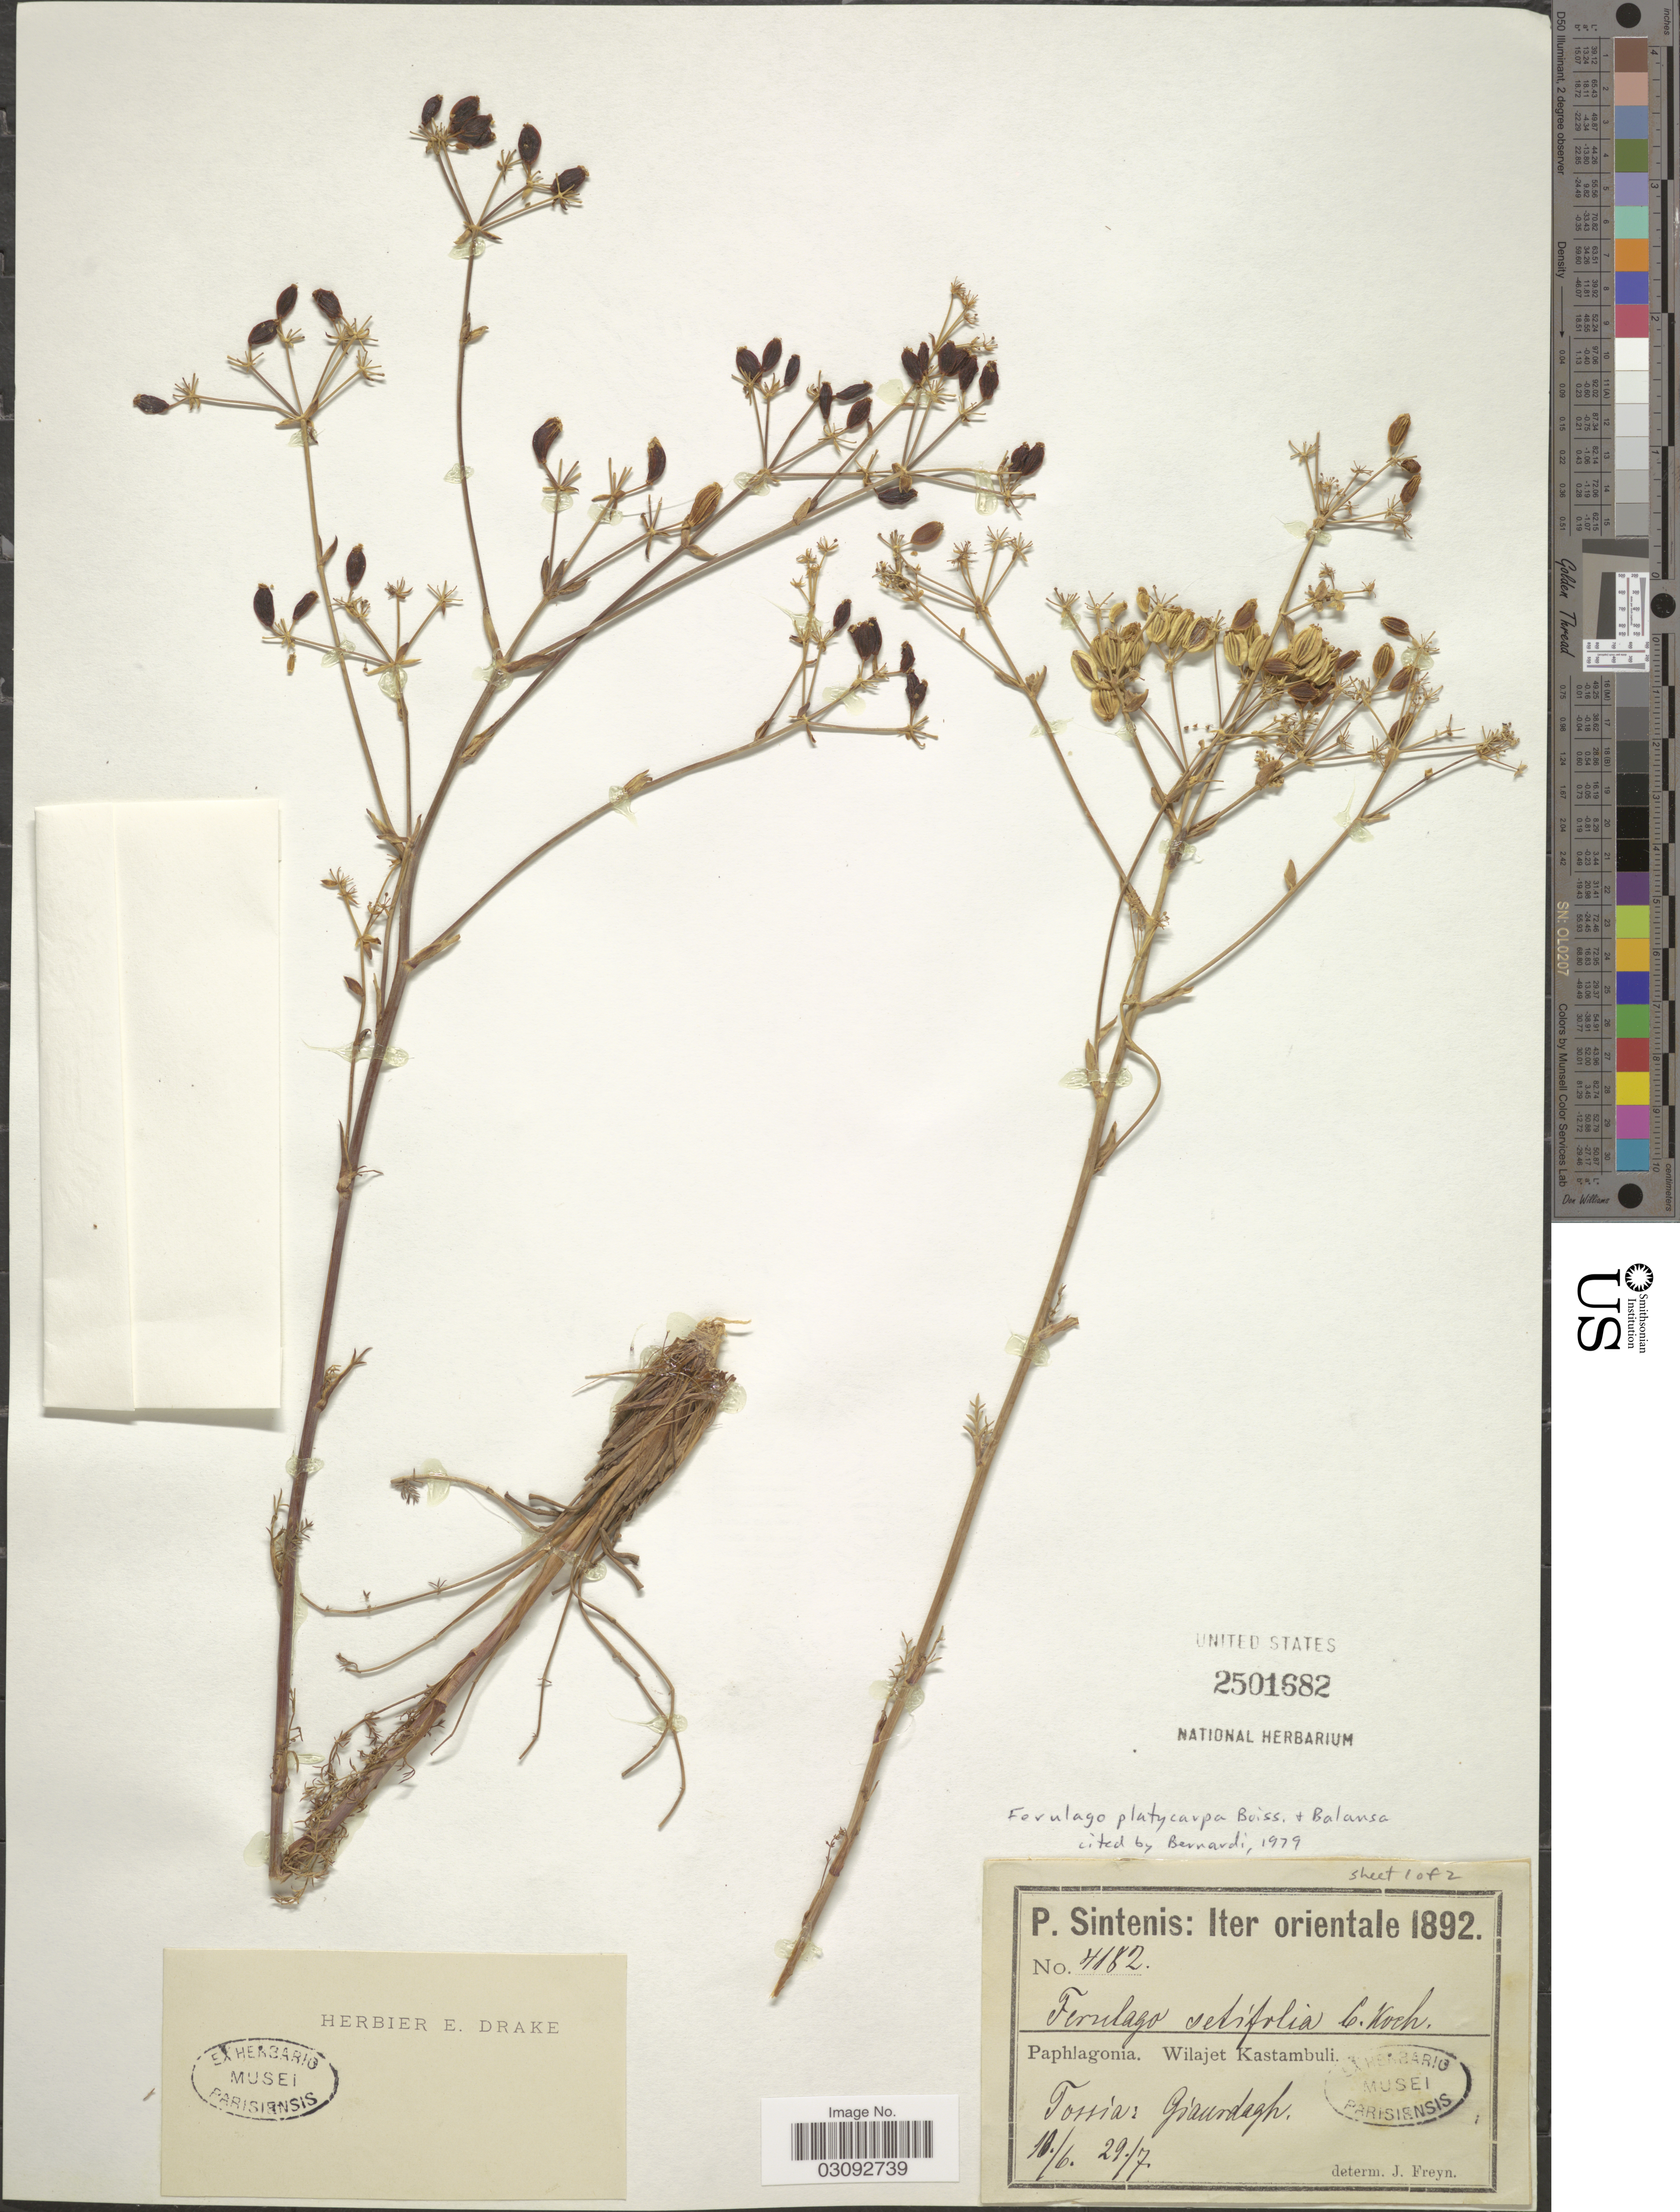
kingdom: Plantae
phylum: Tracheophyta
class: Magnoliopsida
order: Apiales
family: Apiaceae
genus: Ferulago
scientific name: Ferulago platycarpa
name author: Boiss. & Balansa in Boiss.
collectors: P. Sintenis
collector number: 4182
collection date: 1892-06-10/1892-07-29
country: Turkey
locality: Iter Orientale, Paphlagonia. Wilajet Kastambuli, Tossia: Giaurdagh.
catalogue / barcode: US 2501682